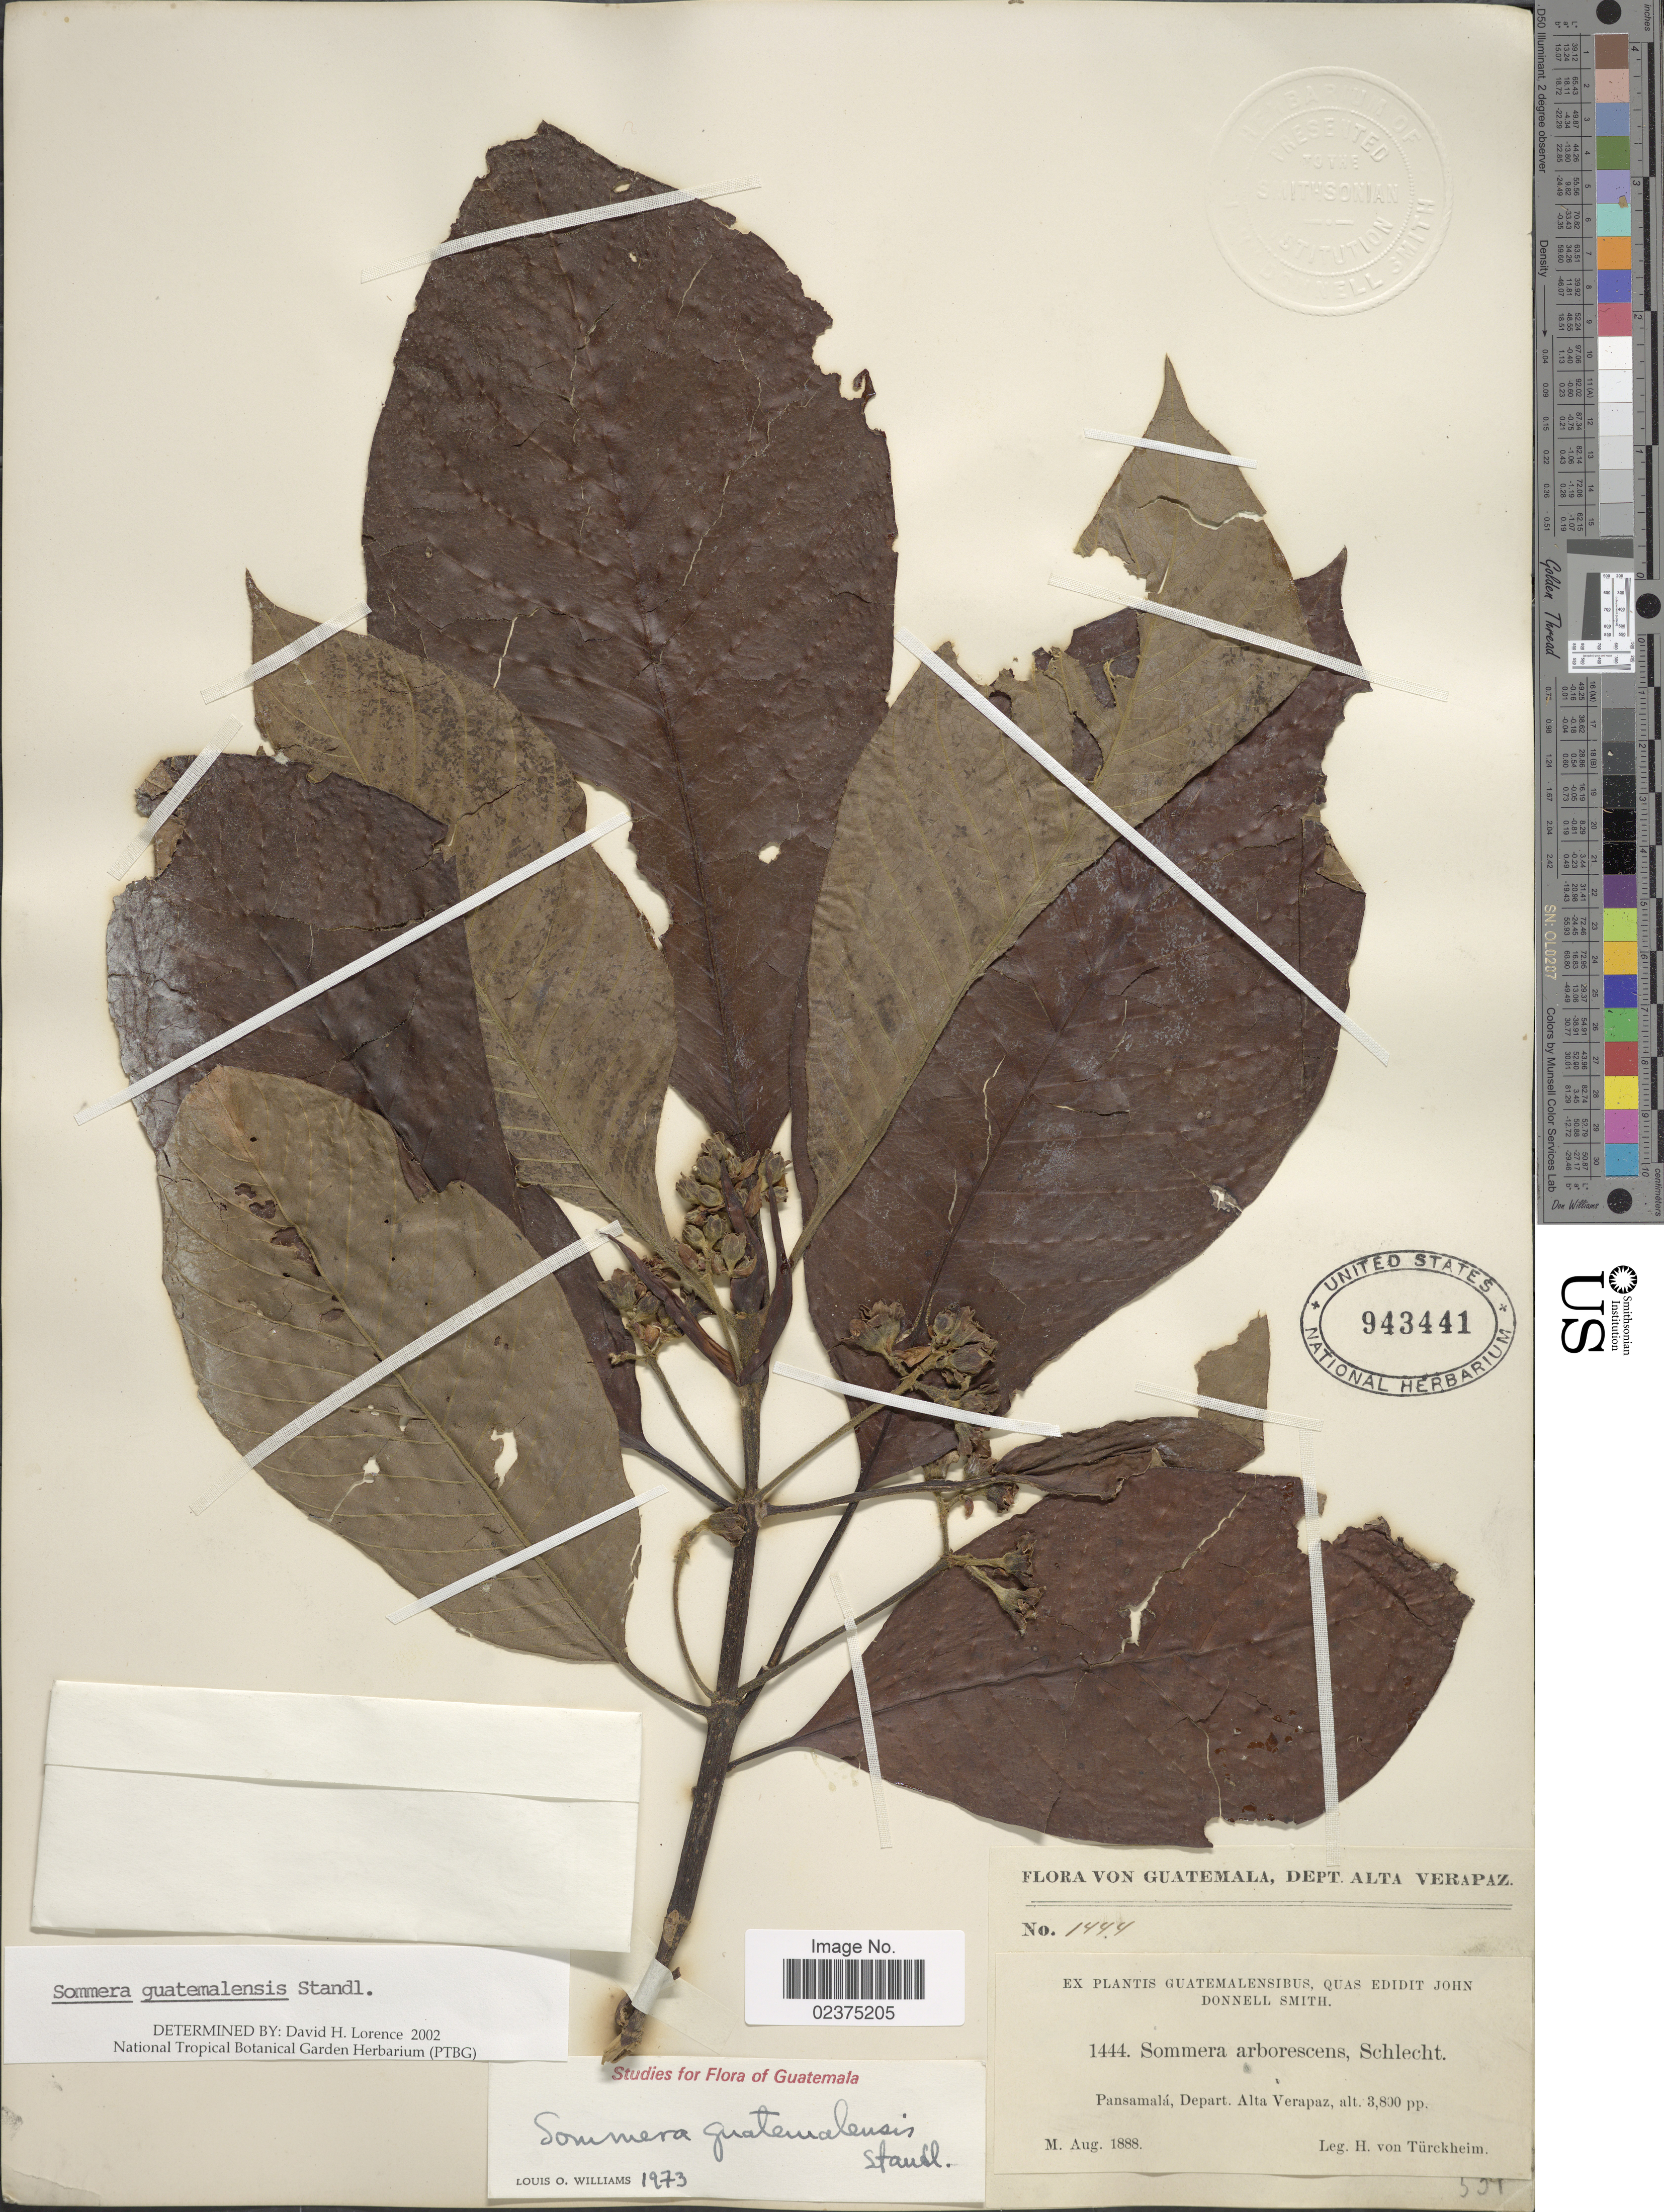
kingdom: Plantae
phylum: Tracheophyta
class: Magnoliopsida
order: Gentianales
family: Rubiaceae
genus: Sommera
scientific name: Sommera guatemalensis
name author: Standl.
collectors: H. von Türckheim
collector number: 1444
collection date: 1888-08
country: Guatemala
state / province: Alta Verapaz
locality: Pansamalá, Depart. Alta Verapaz.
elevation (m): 1158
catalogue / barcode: US 943441